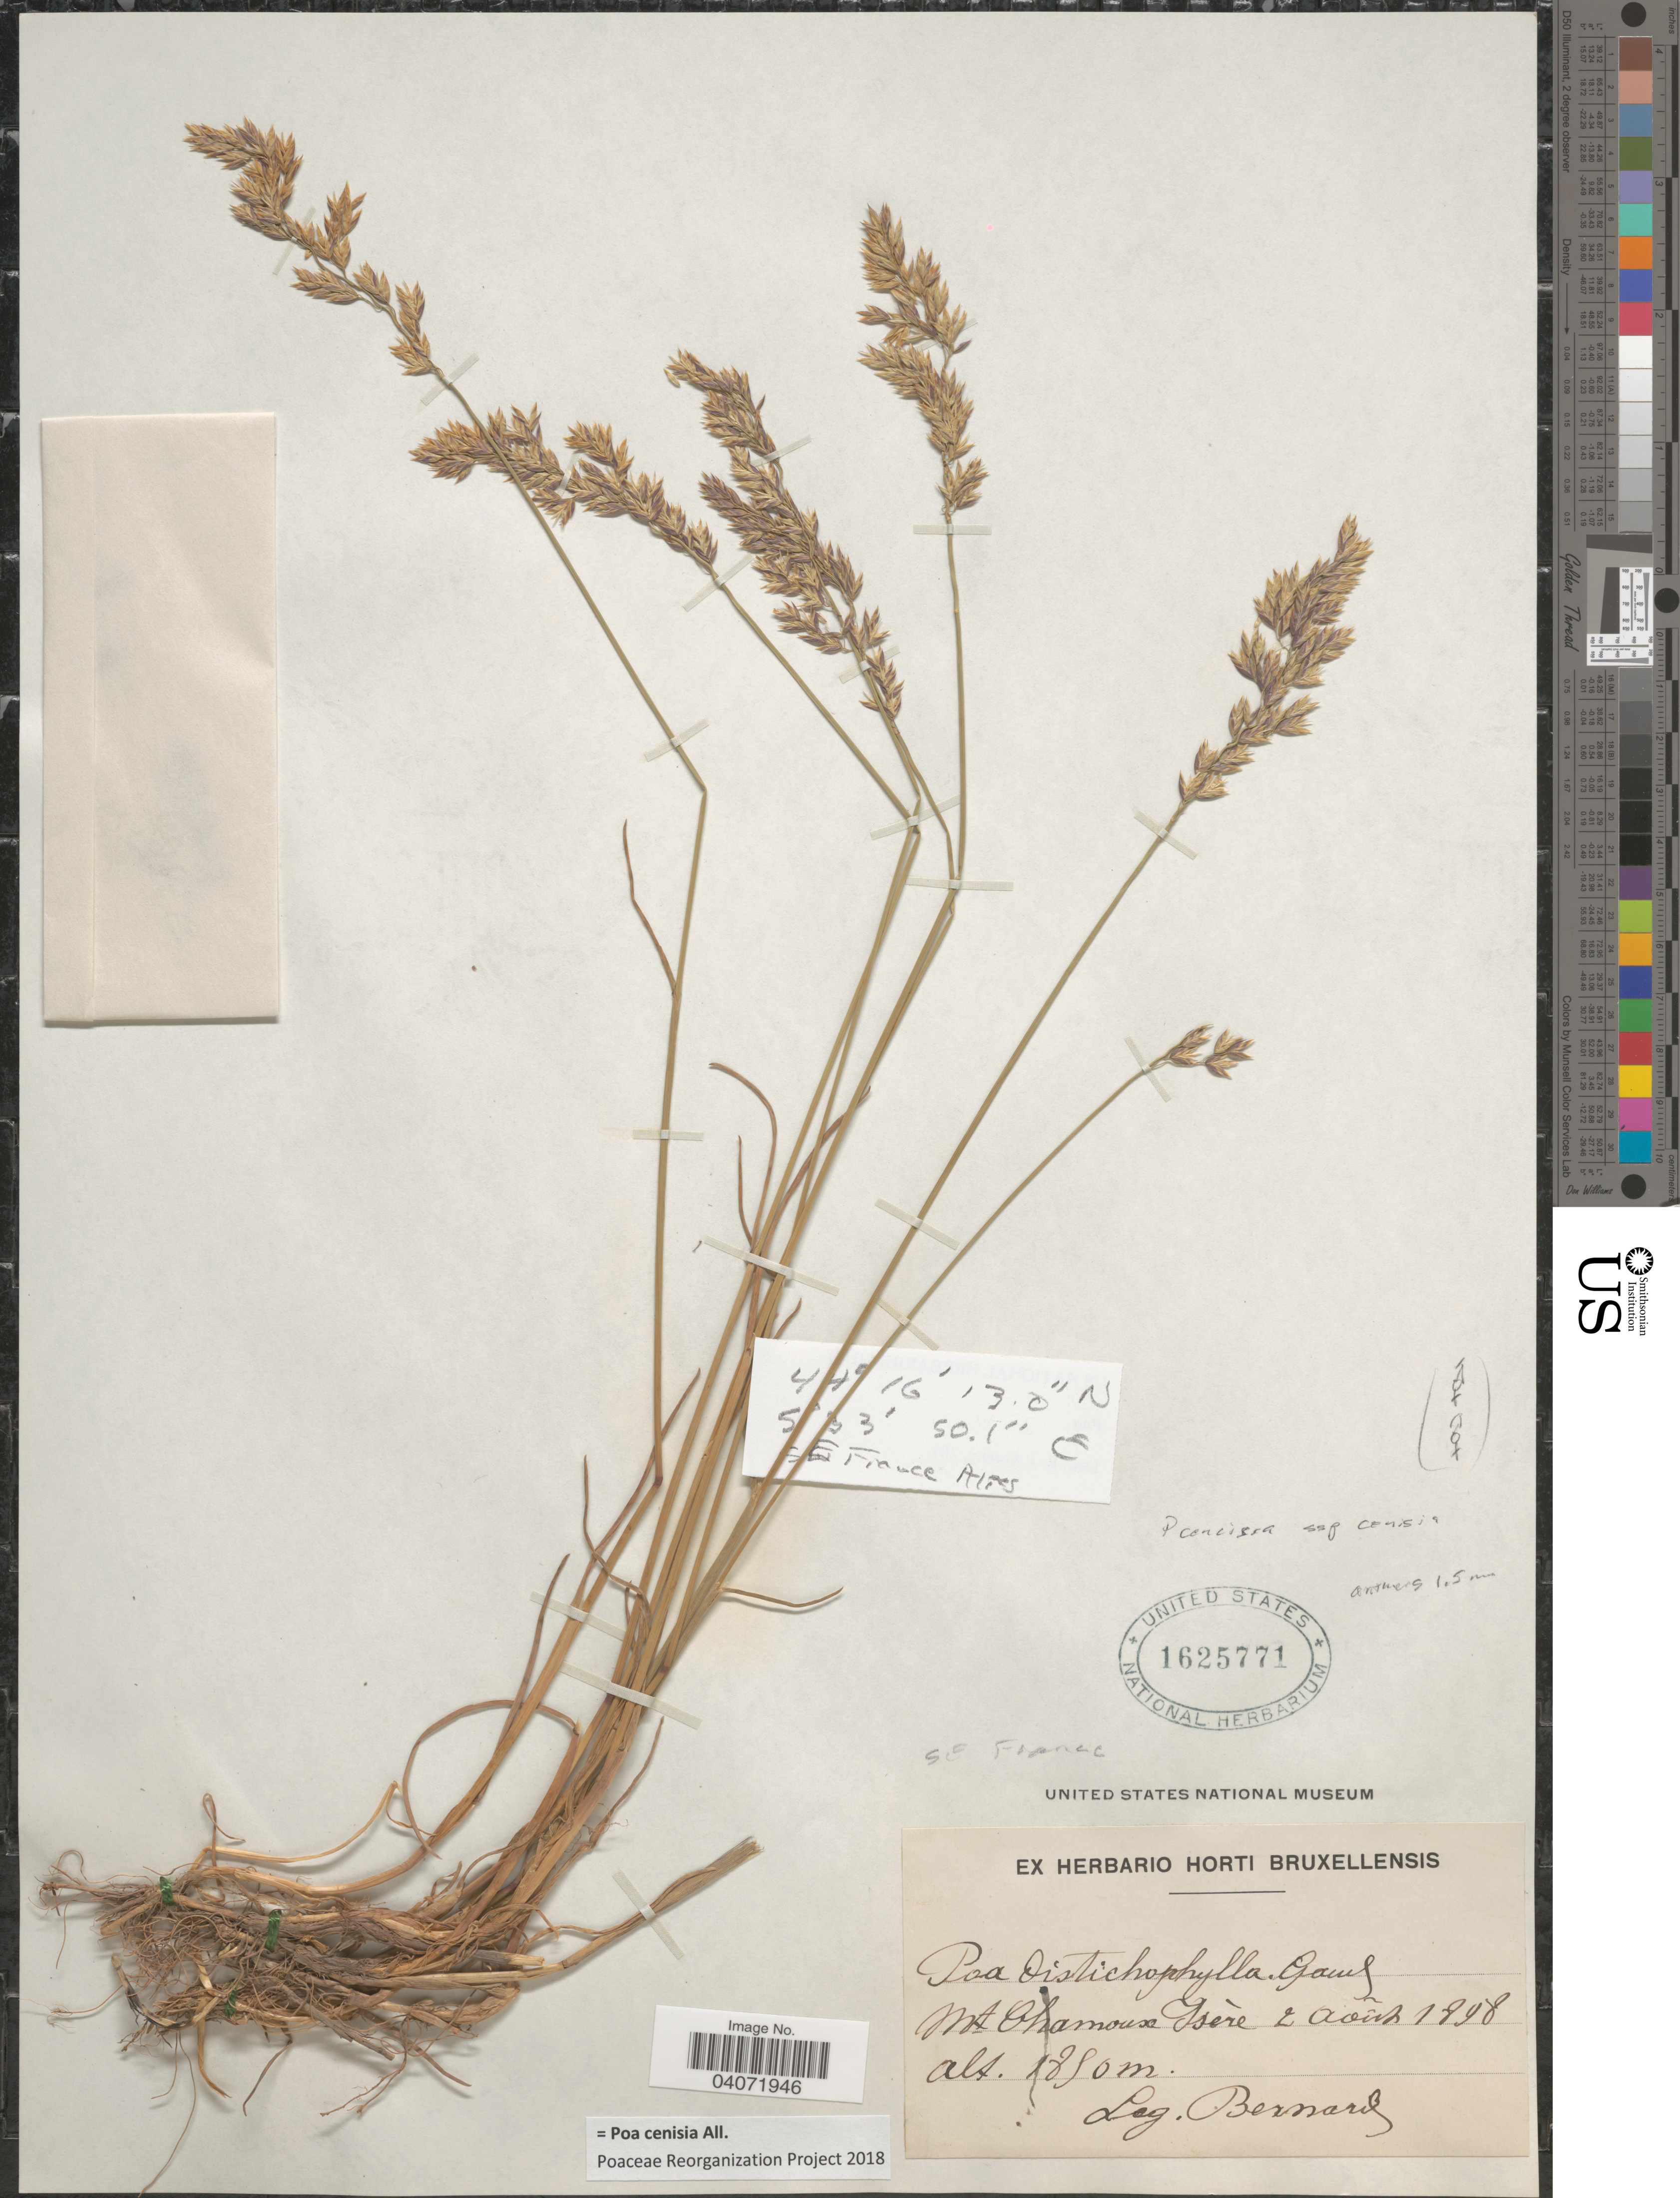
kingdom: Plantae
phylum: Tracheophyta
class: Liliopsida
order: Poales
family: Poaceae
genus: Poa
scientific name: Poa cenisia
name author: All.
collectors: -. Bernard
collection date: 1898-08-02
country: France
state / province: Auvergne-Rhône-Alpes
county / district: Isère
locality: Mt. Chamoux. Isère. SE France Alpes.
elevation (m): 1850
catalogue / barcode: US 1625771